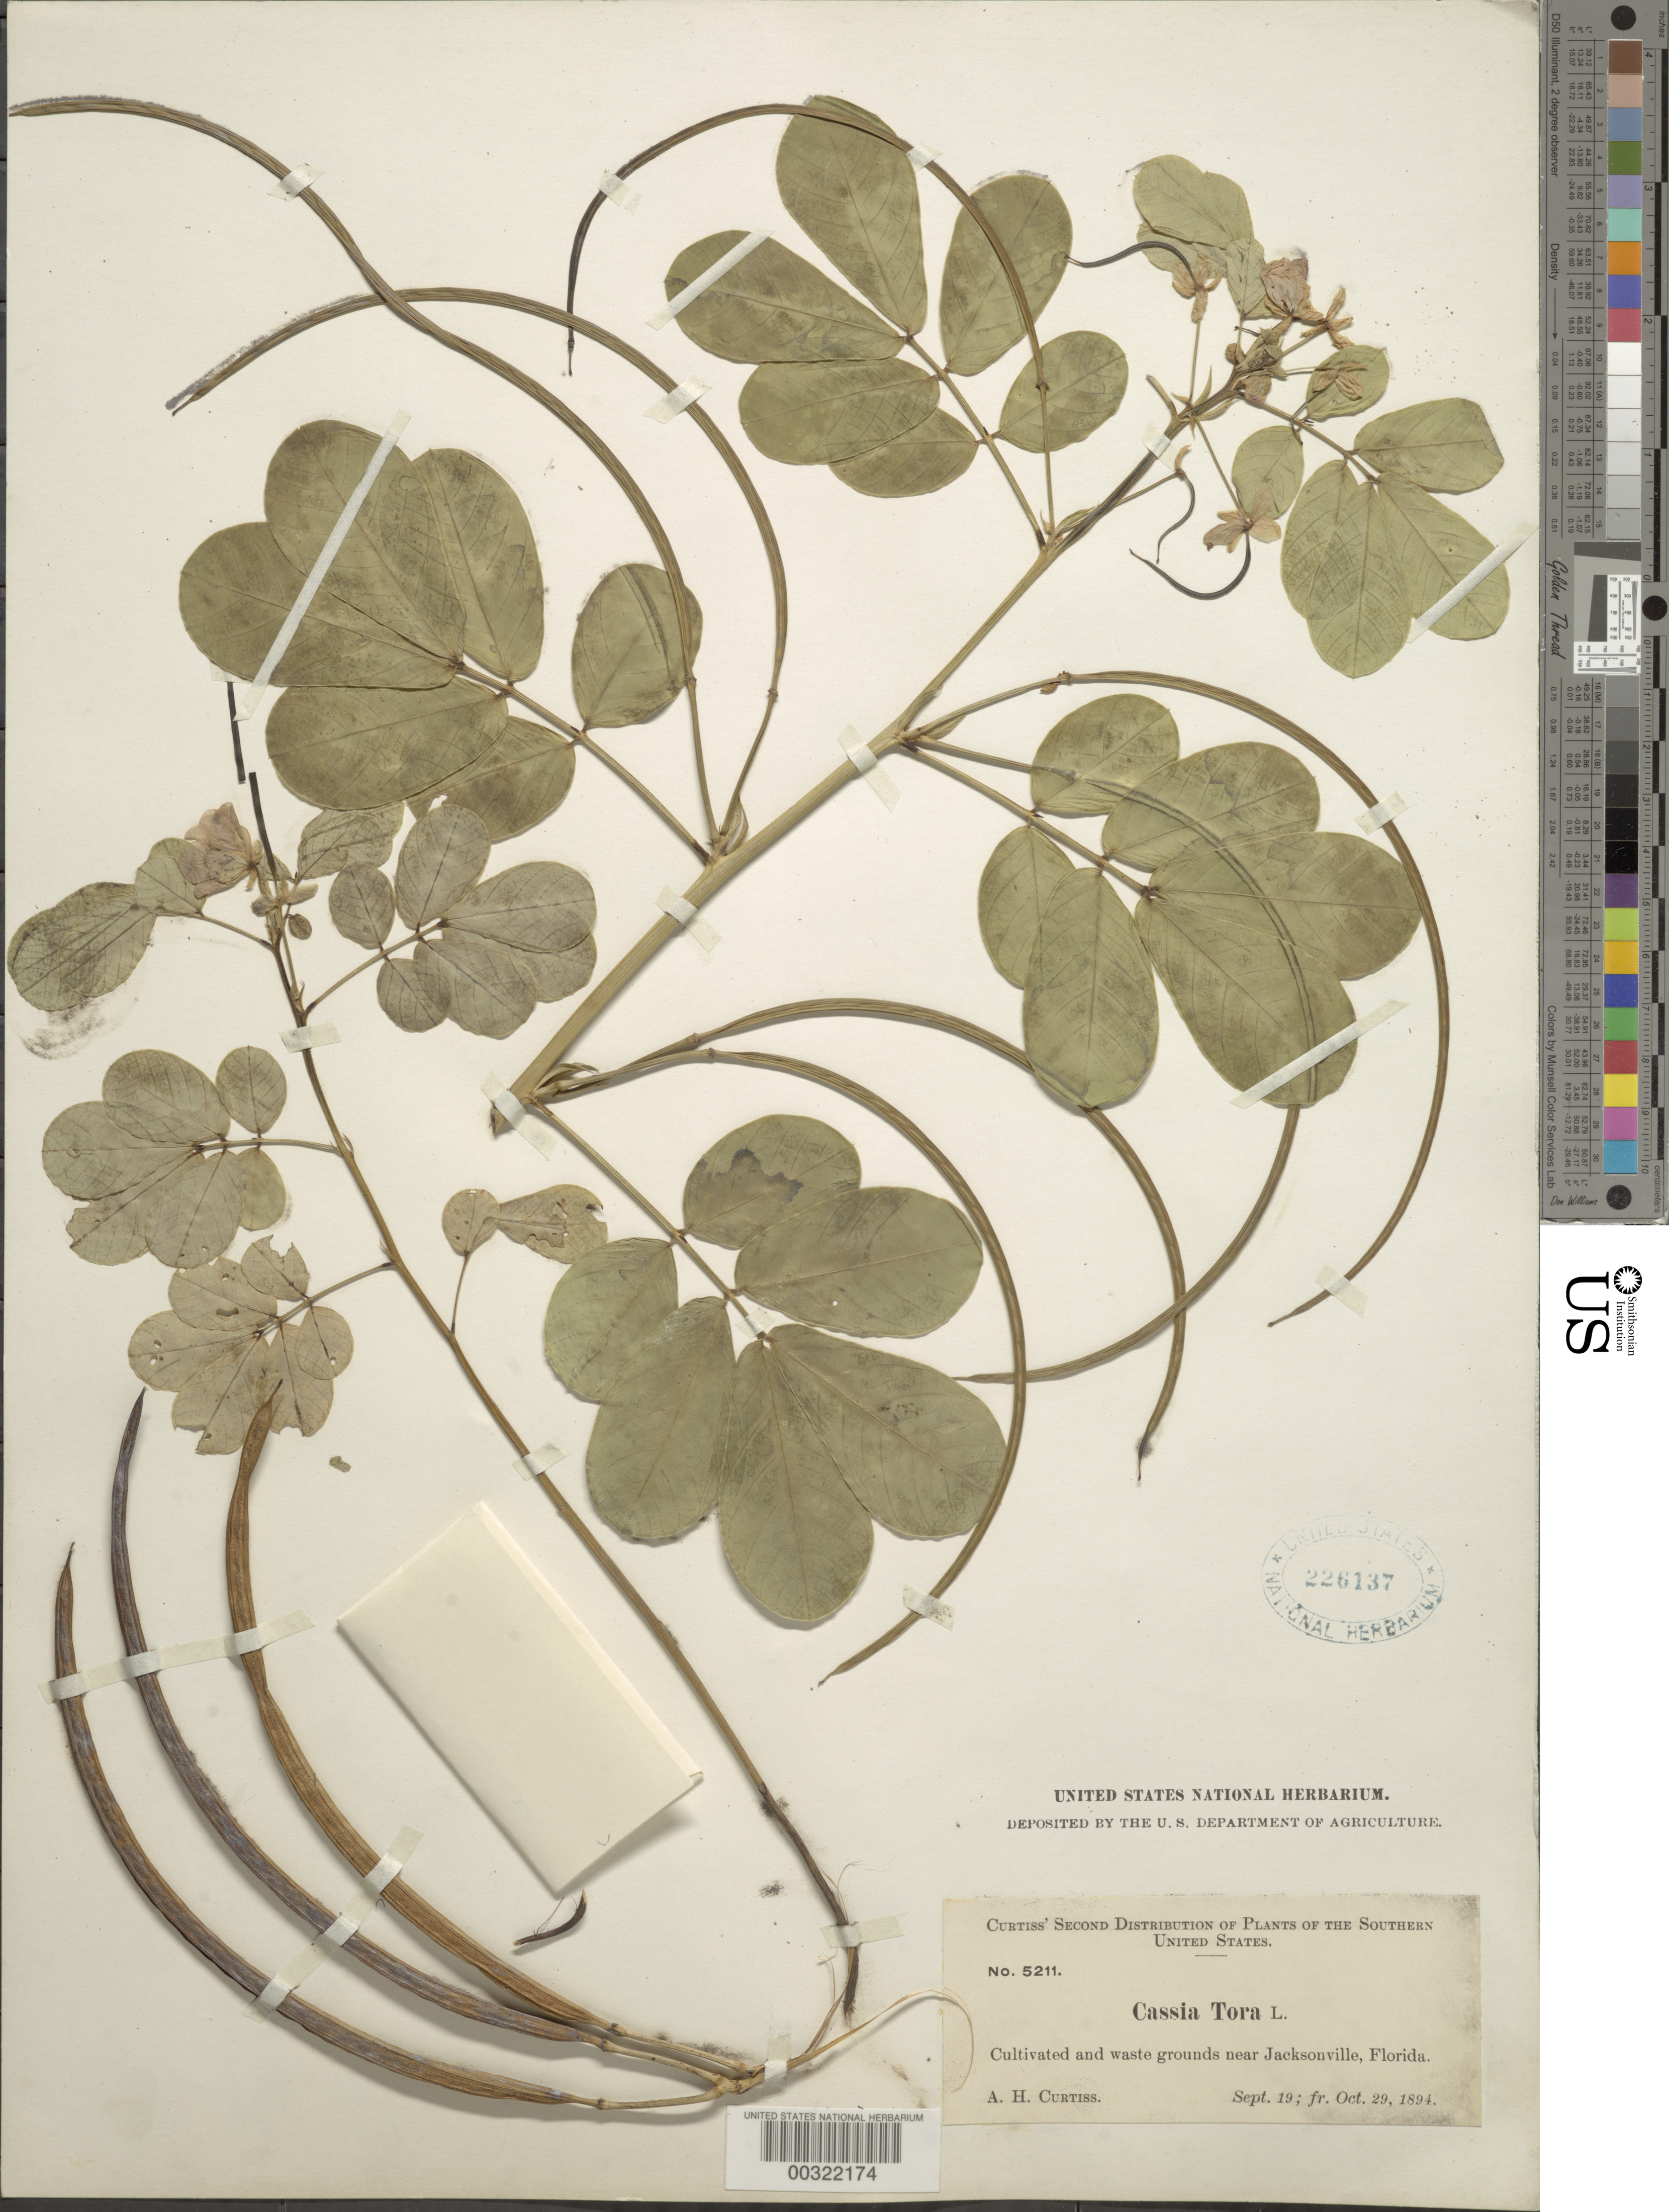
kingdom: Plantae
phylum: Tracheophyta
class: Magnoliopsida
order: Fabales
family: Fabaceae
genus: Senna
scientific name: Senna obtusifolia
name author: (L.) H.S. Irwin & Barneby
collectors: A. H. Curtiss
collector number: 5211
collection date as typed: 19 Sep 1894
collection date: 1894-09-19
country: United States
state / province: Florida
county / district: Duval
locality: Near jacksonville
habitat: Cultivated and waste grounds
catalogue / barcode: US 226137